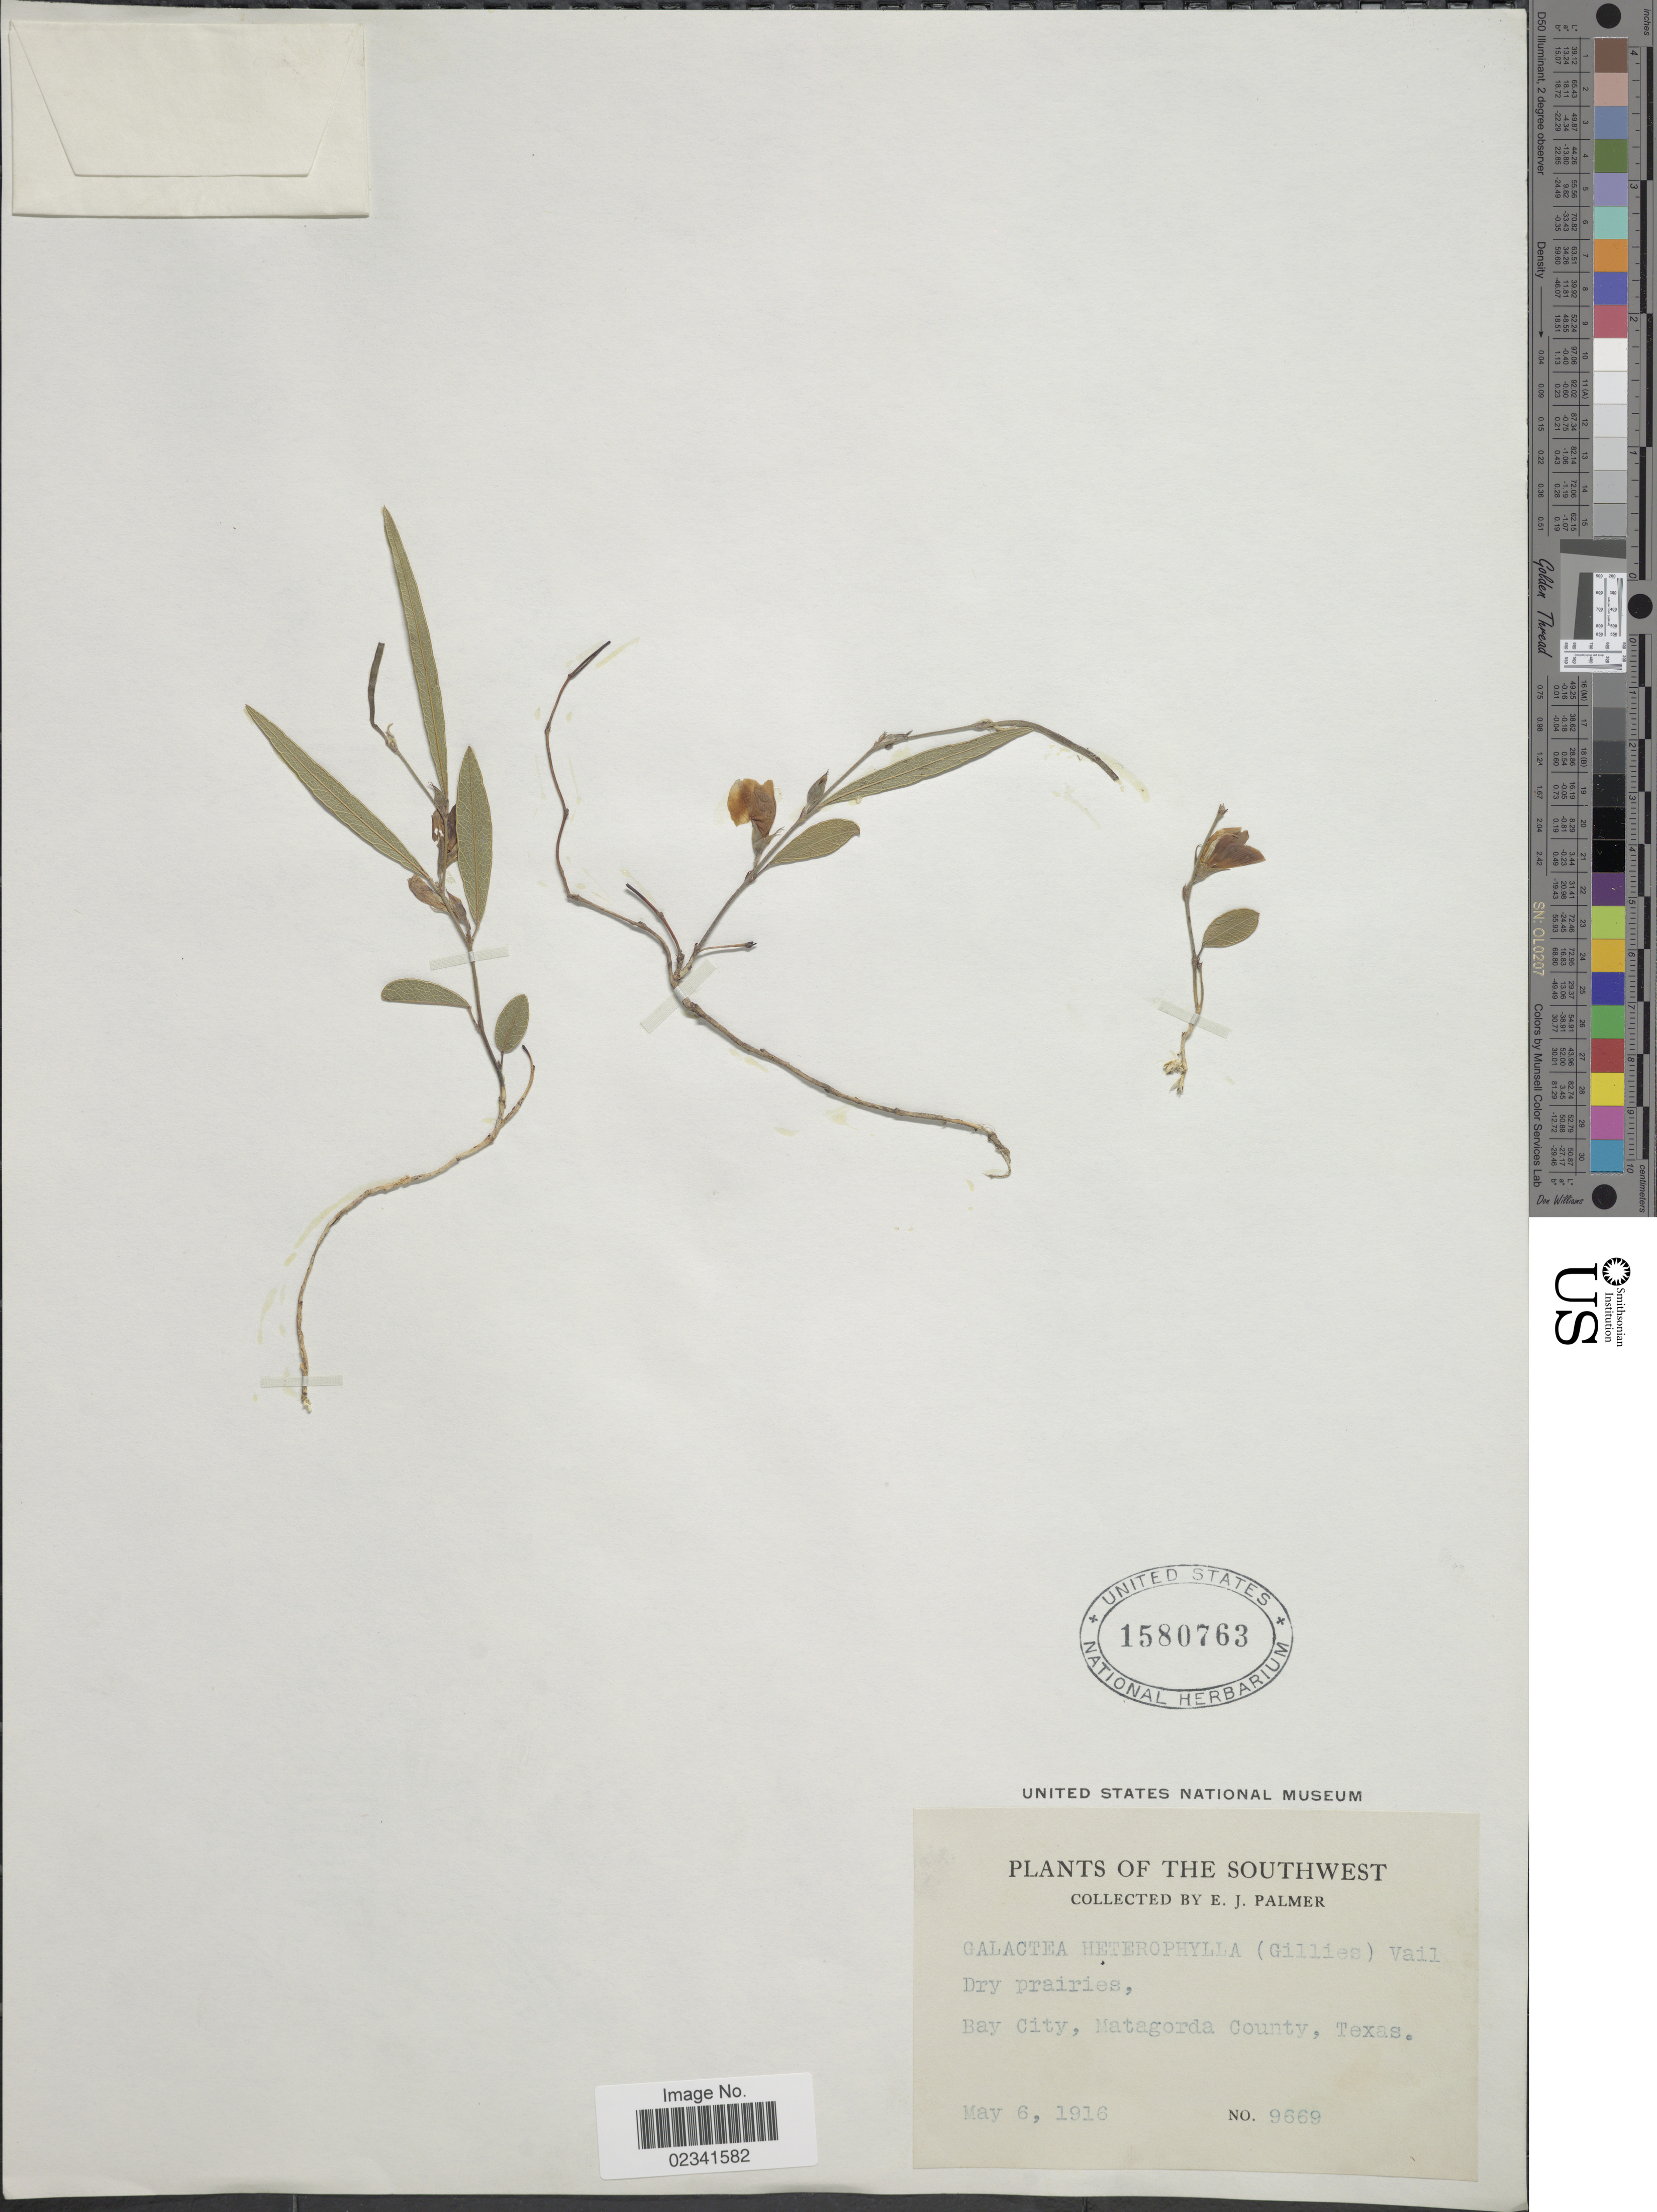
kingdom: Plantae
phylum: Tracheophyta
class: Magnoliopsida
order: Fabales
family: Fabaceae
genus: Galactia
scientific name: Galactia marginalis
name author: Benth.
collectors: E. J. Palmer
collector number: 9669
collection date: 1916-05-06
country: United States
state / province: Texas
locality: The Southwest, Bay City, Matagorda County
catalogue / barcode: US 1580763